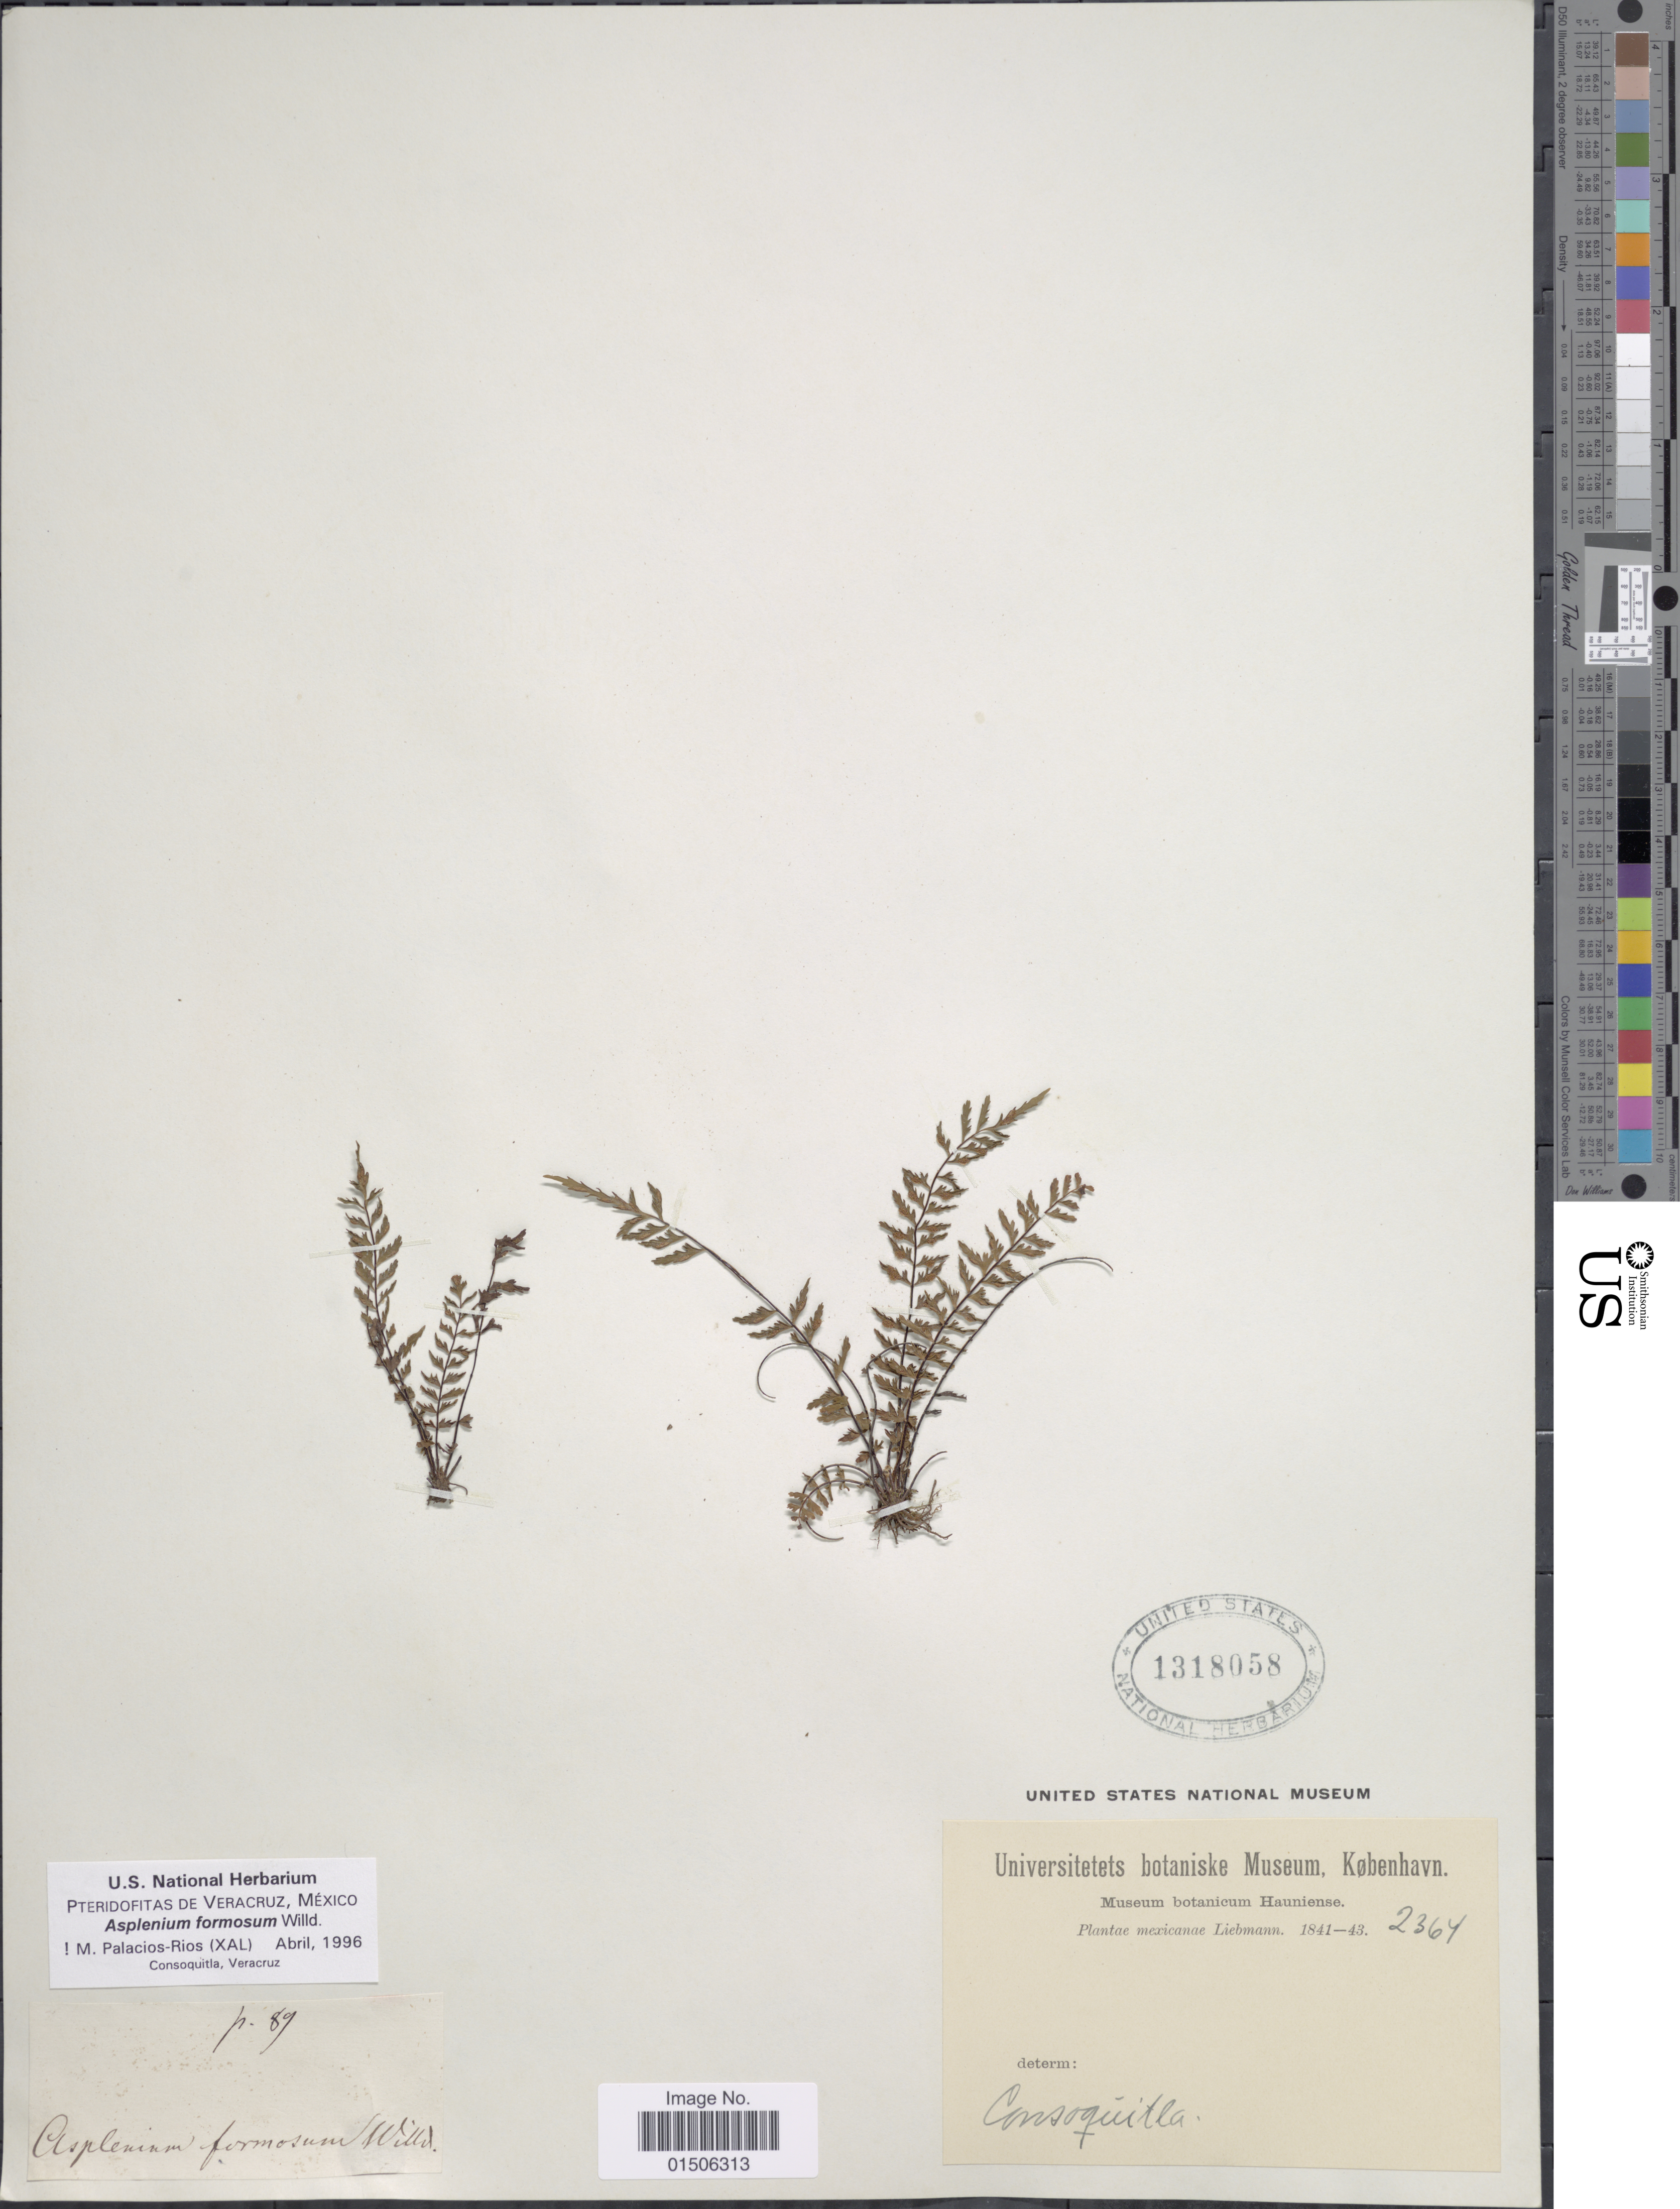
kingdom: Plantae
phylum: Tracheophyta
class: Polypodiopsida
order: Polypodiales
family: Aspleniaceae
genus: Asplenium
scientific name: Asplenium formosum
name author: Willd.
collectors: Liebmann, --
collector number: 2364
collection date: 1841/1843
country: Mexico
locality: Consoquitla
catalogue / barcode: US 1318058